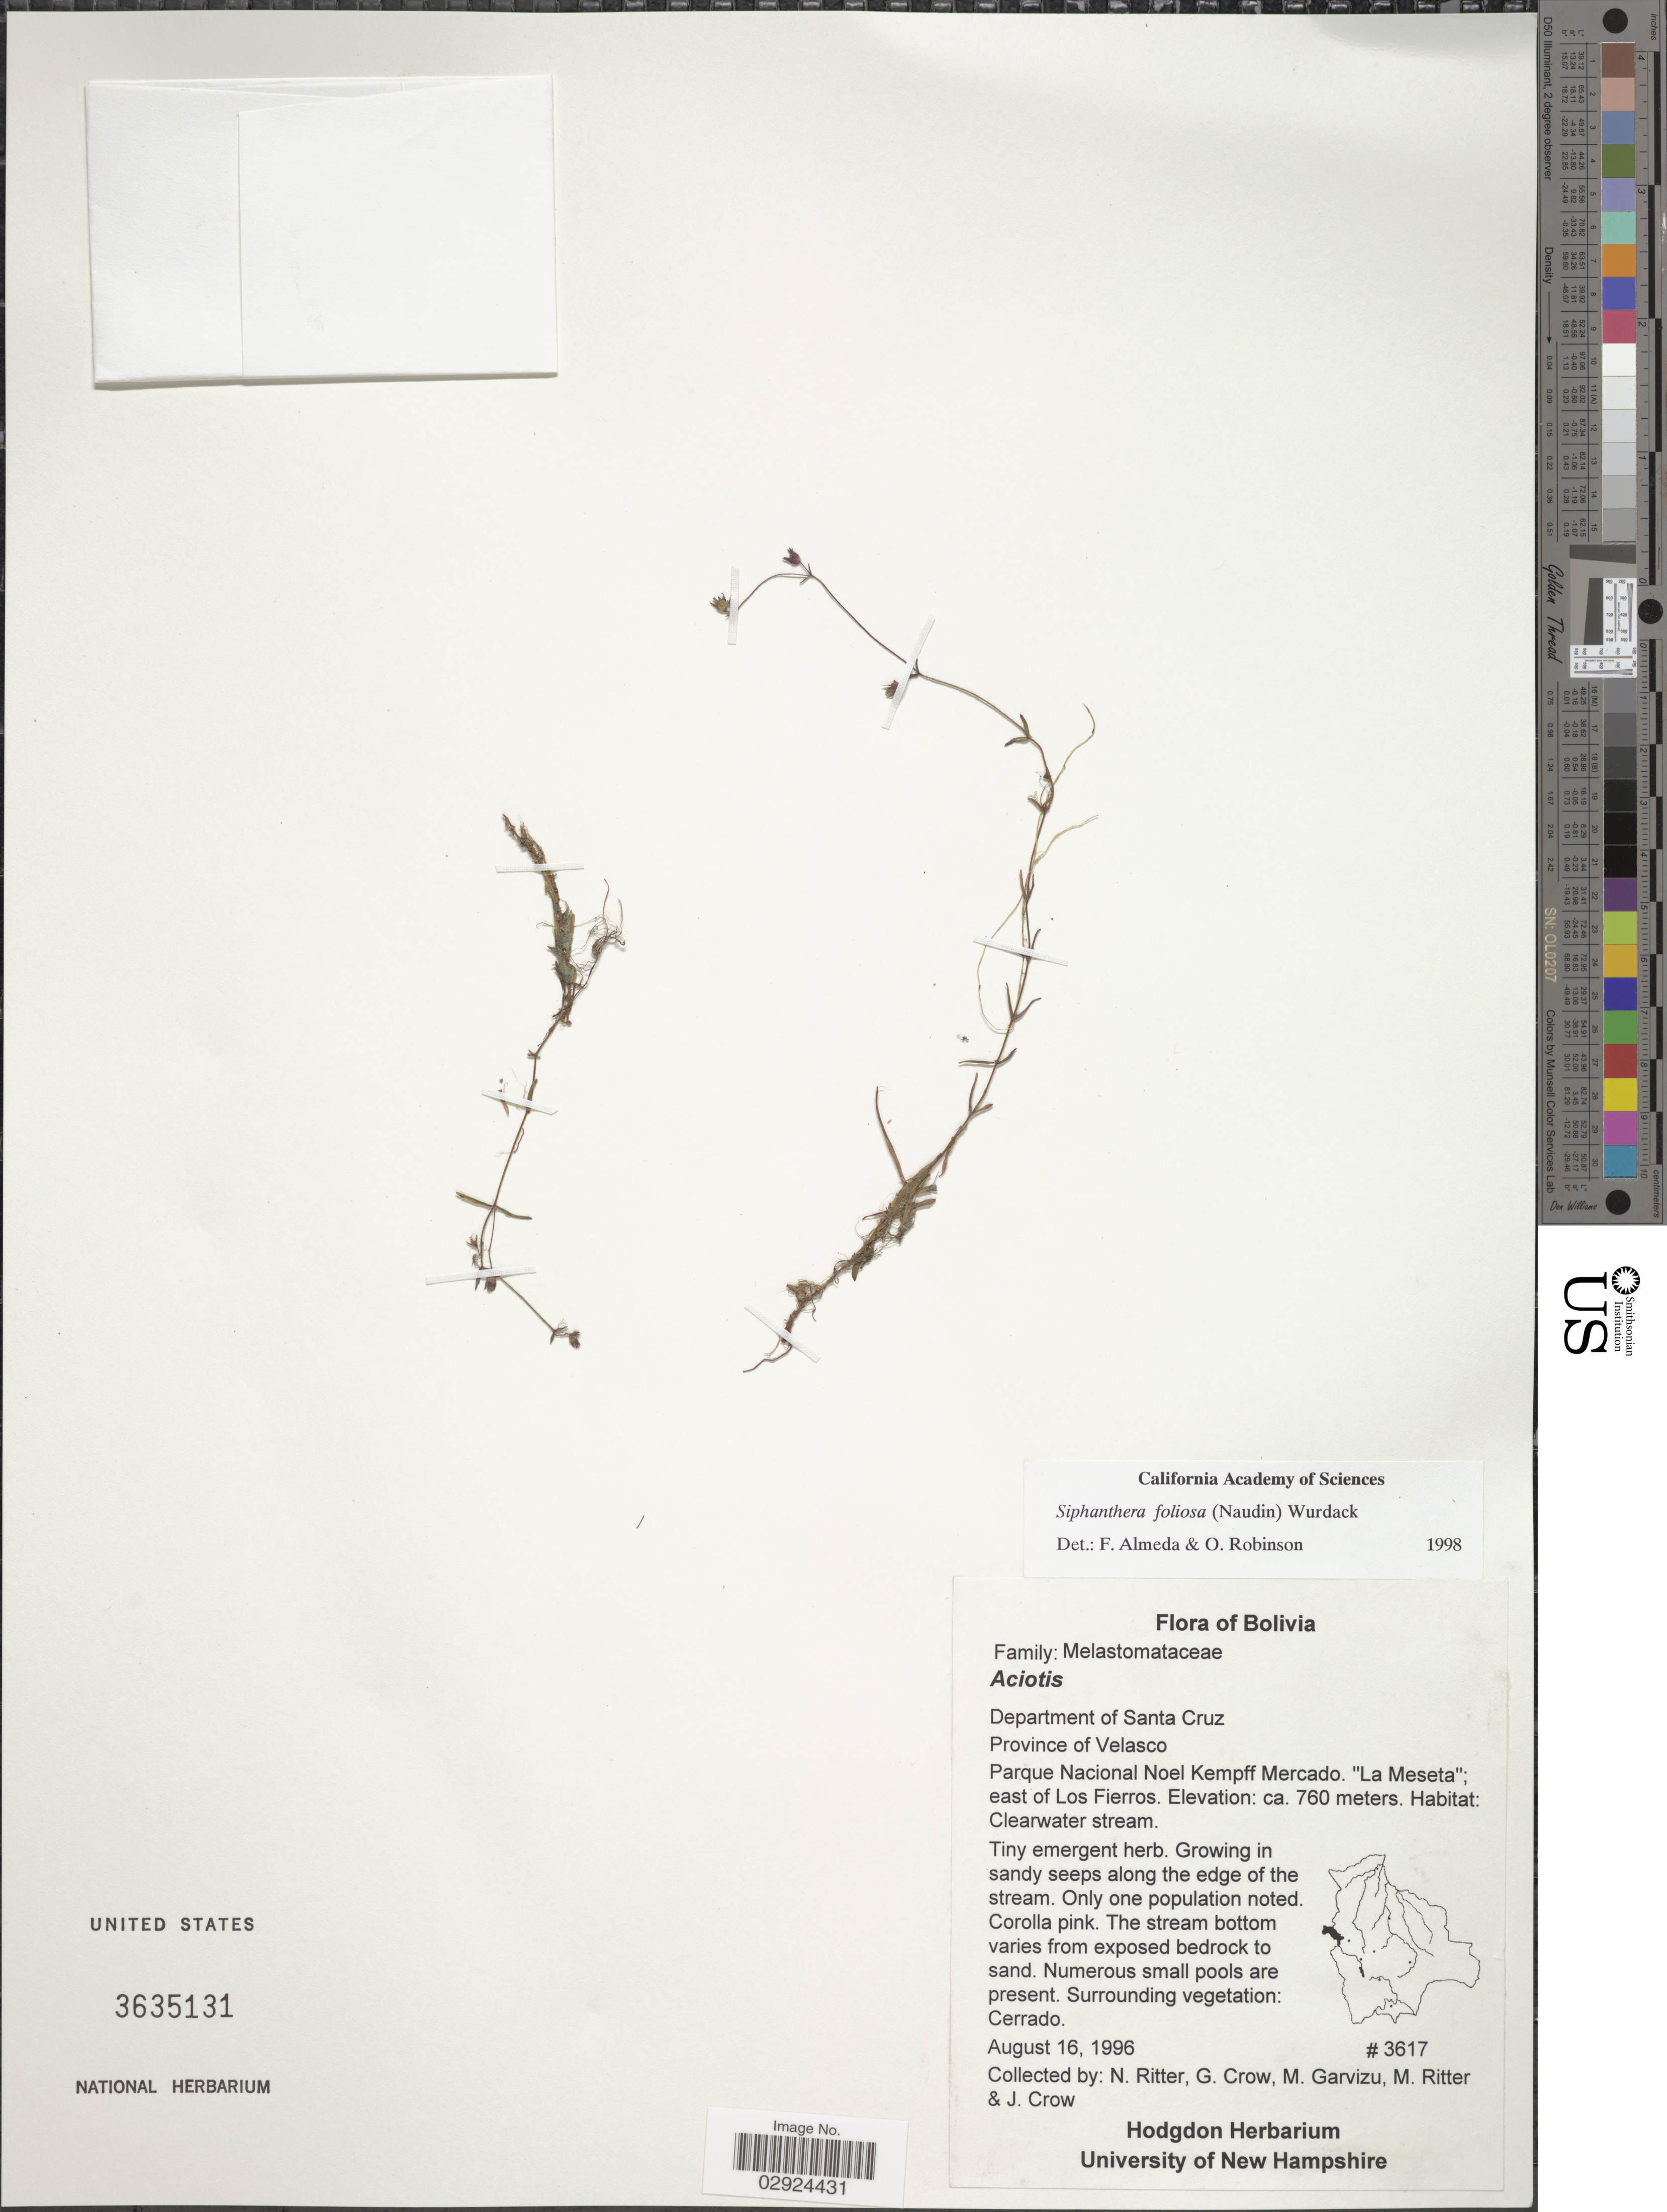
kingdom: Plantae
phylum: Tracheophyta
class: Magnoliopsida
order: Myrtales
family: Melastomataceae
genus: Siphanthera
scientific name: Siphanthera foliosa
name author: (Naudin) Wurdack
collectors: N. Ritter, G. Crow, M. Garvizu, M. Ritter & J. Crow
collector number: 3617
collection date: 1996-08-16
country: Bolivia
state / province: Santa Cruz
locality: Department of Santa Cruz, Province of Velasco, Parque Nacional Noel Kempff Mercado, "La Meseta", east of Los Fierros.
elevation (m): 760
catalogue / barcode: US 3635131